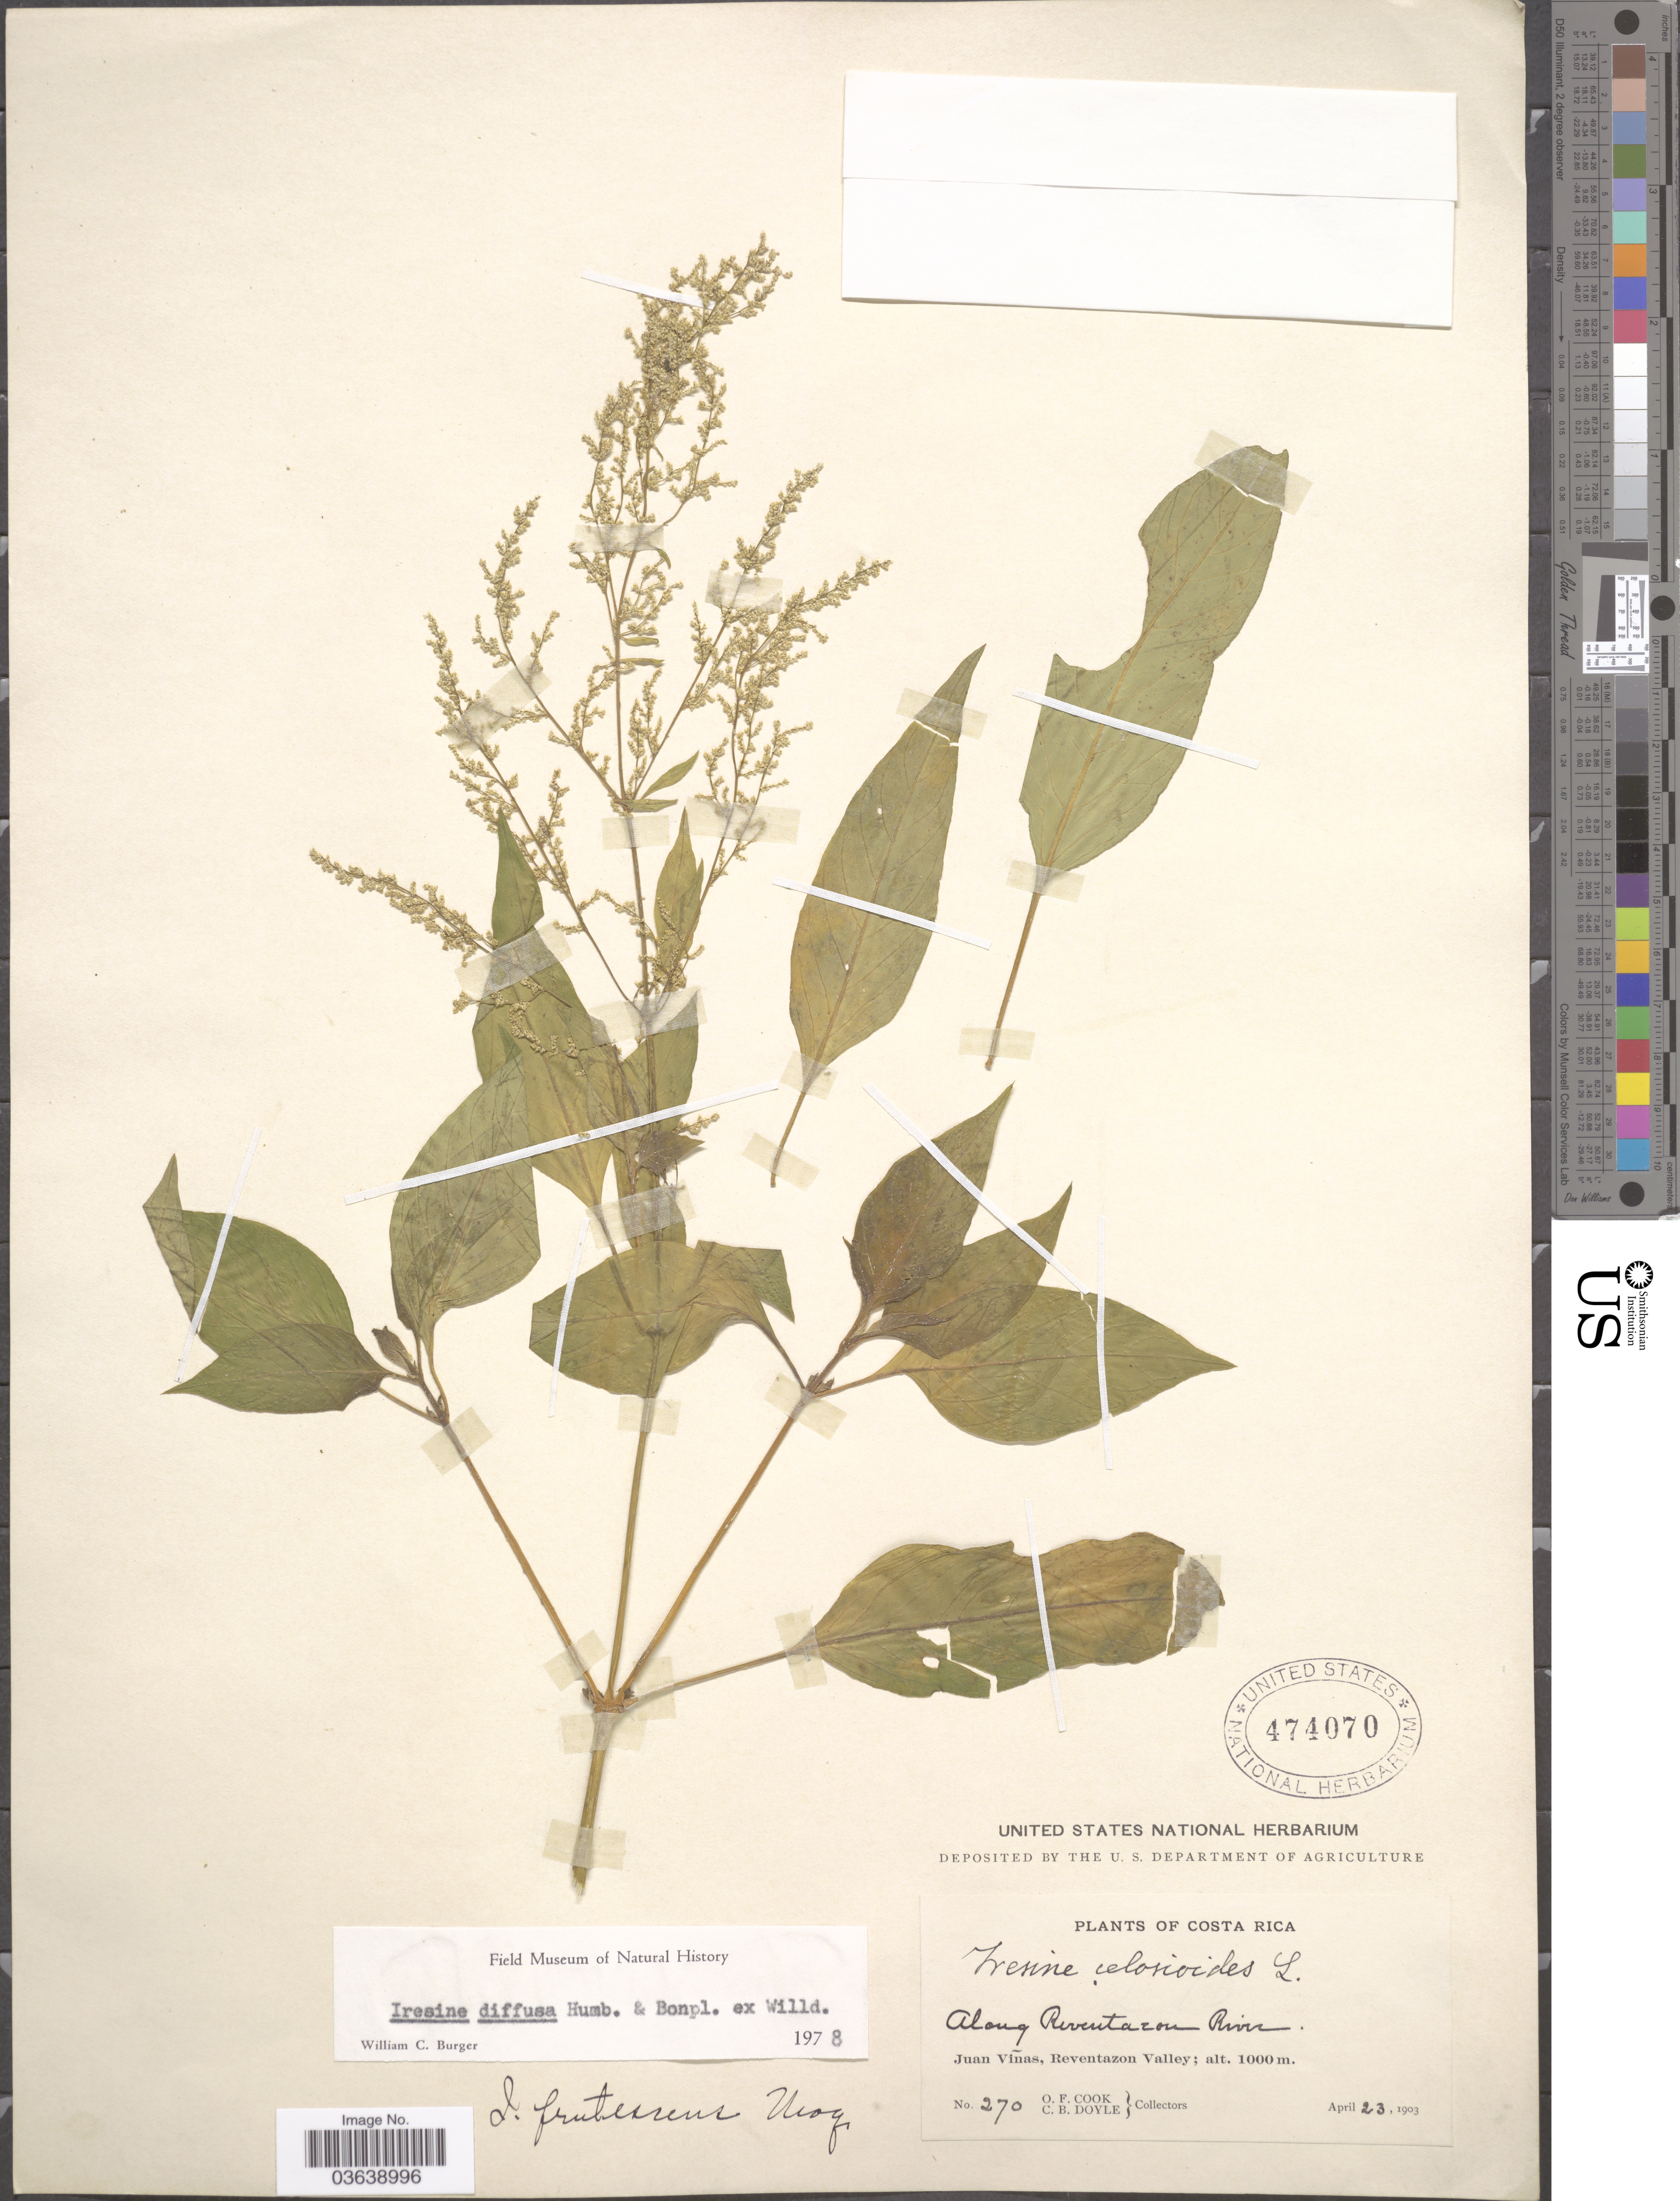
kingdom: Plantae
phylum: Tracheophyta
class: Magnoliopsida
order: Caryophyllales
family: Amaranthaceae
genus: Iresine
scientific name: Iresine celosia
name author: L.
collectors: O. F. Cook & C. Doyle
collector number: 270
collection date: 1903-04-23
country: Costa Rica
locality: Along Reventazon River. Juan Viñas, Reventazon Valley.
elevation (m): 1000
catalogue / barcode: US 474070